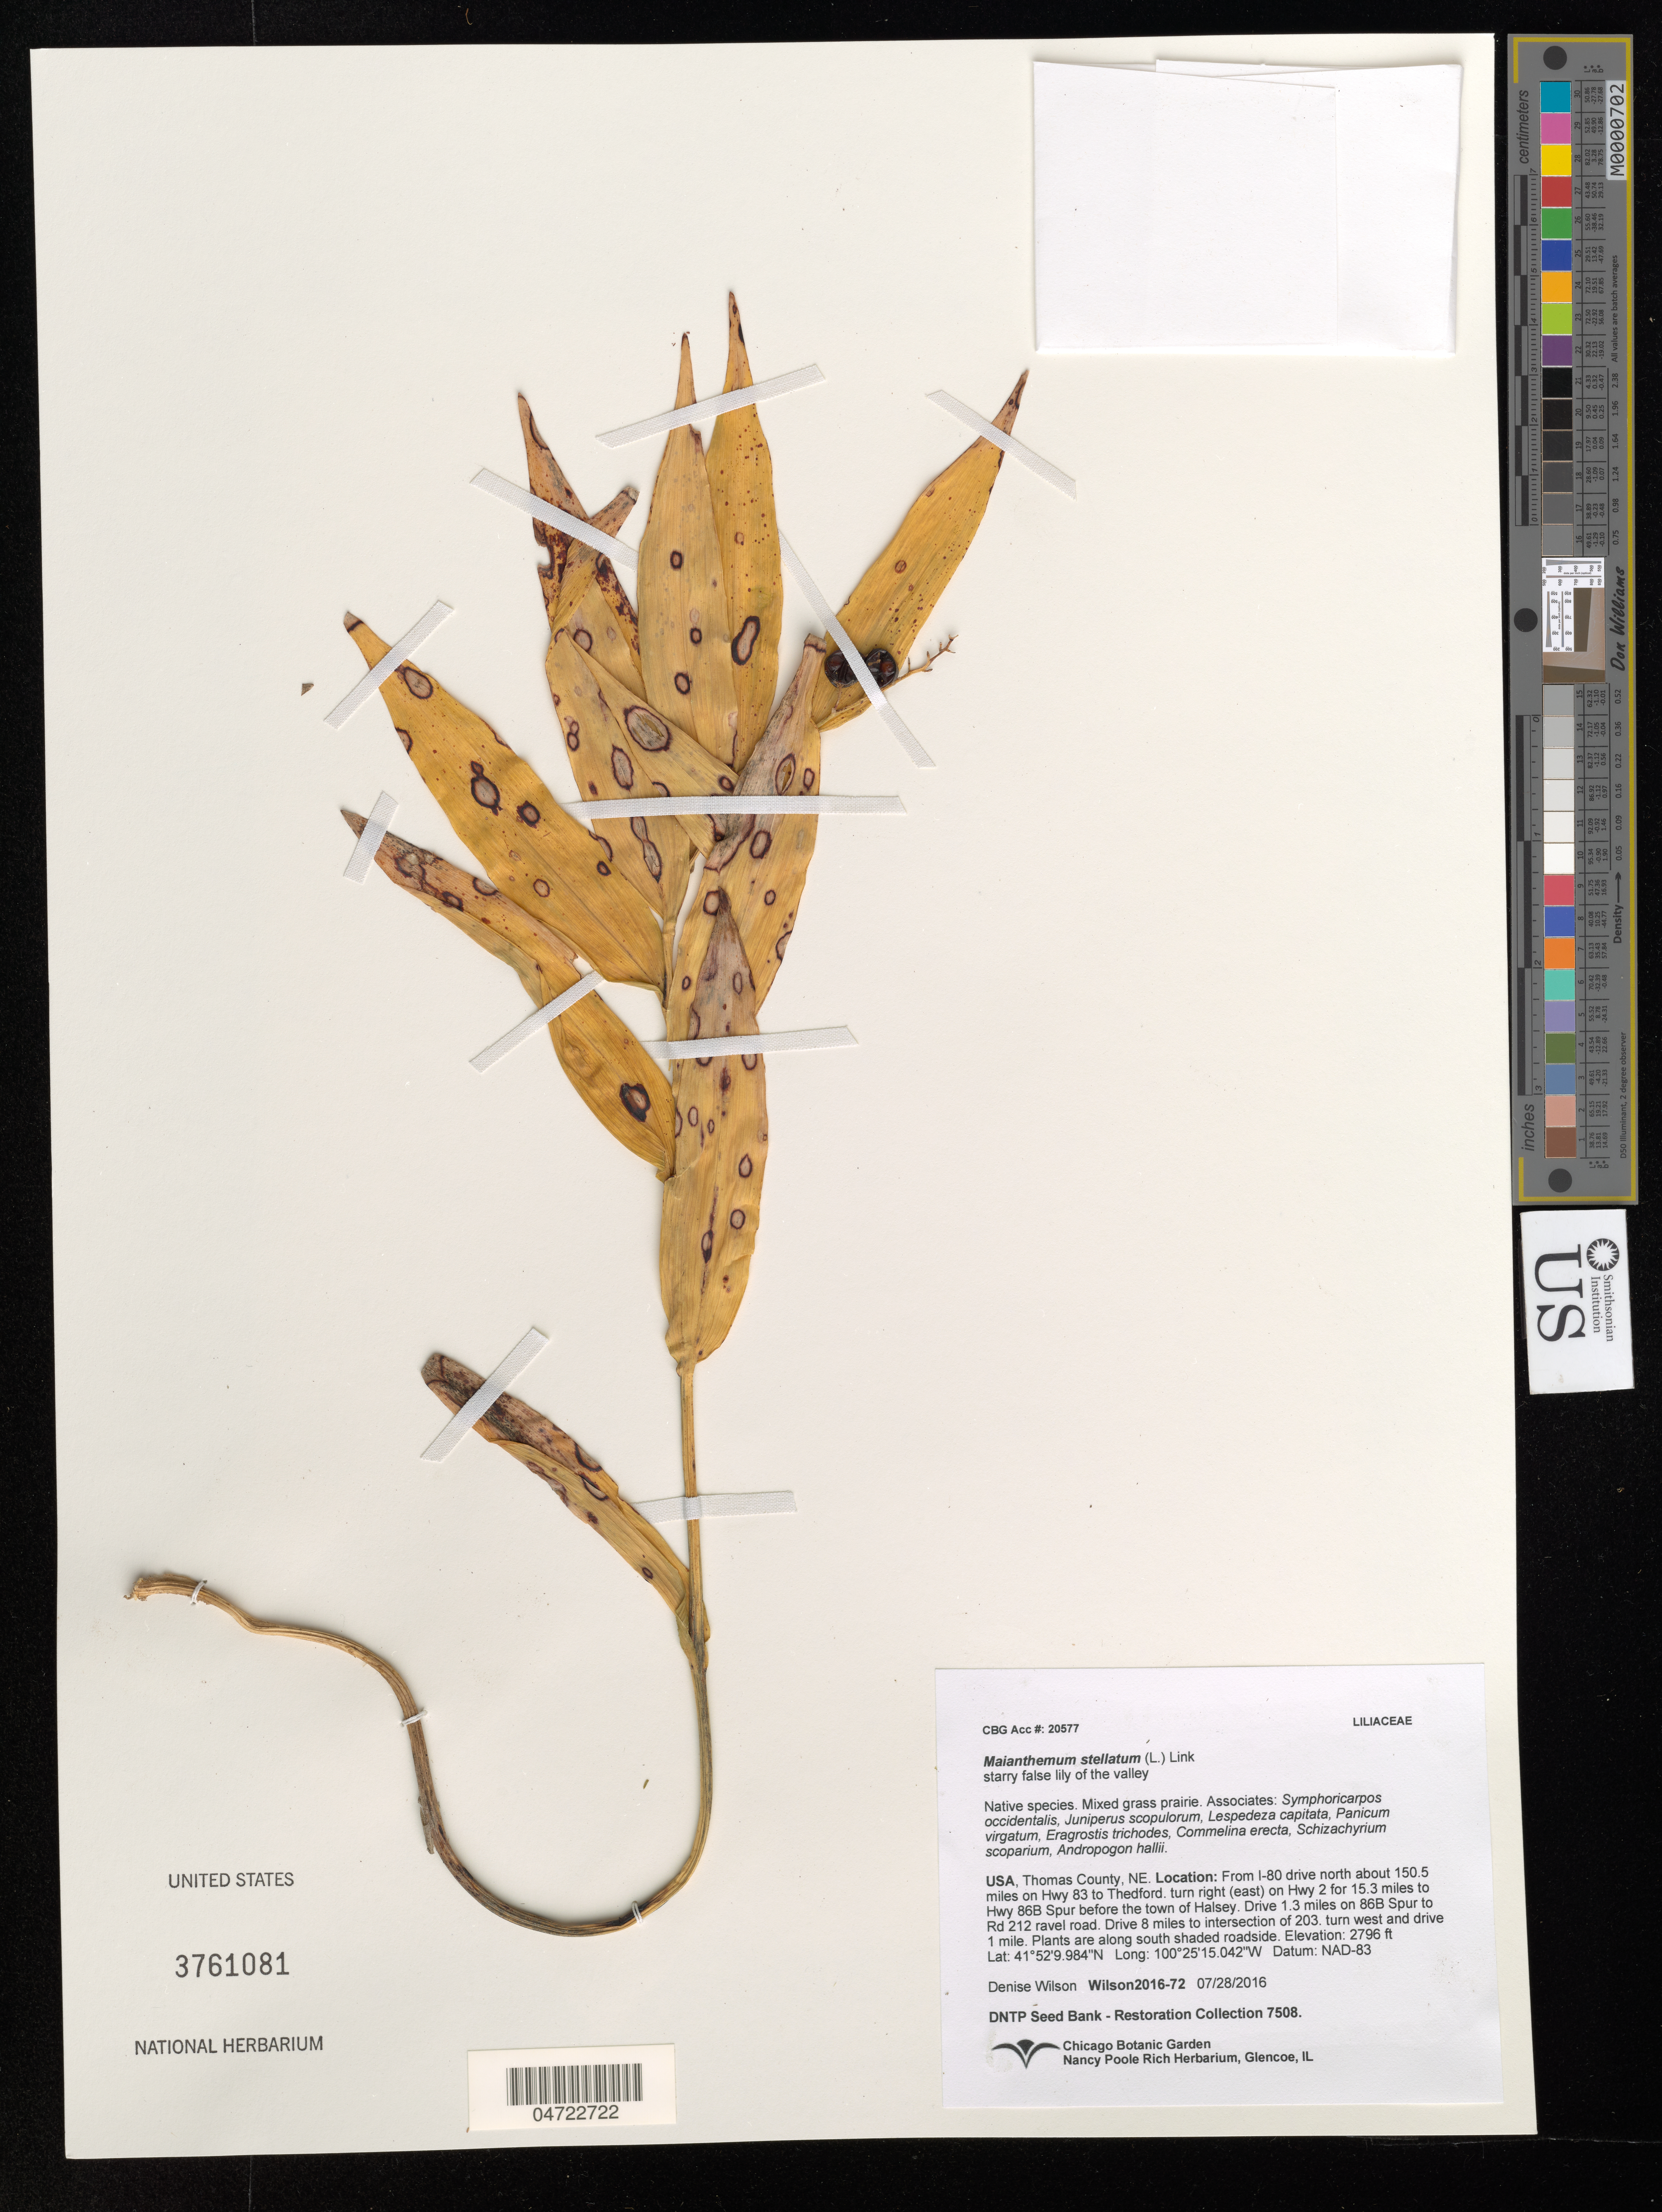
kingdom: Plantae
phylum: Tracheophyta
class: Liliopsida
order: Asparagales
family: Asparagaceae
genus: Maianthemum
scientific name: Maianthemum stellatum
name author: (L.) Link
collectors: D. Wilson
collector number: Wilson2016-72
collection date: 2016-07-28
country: United States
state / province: Nebraska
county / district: Thomas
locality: Thomas County. From I-80 drive north about 150.5 miles on Hwy 83 to Thedford. turn right (east) on Hwy 2 for 15.3 miles to Hwy 86B Spur before the town of Halsey. Drive 1.3 miles on 86B Spur to Rd 212 ravel road. Drive 8 miles to intersection of 203. turn west and drive 1 mile. Plants are along south shaded roadside.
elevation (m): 852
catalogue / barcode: US 3761081